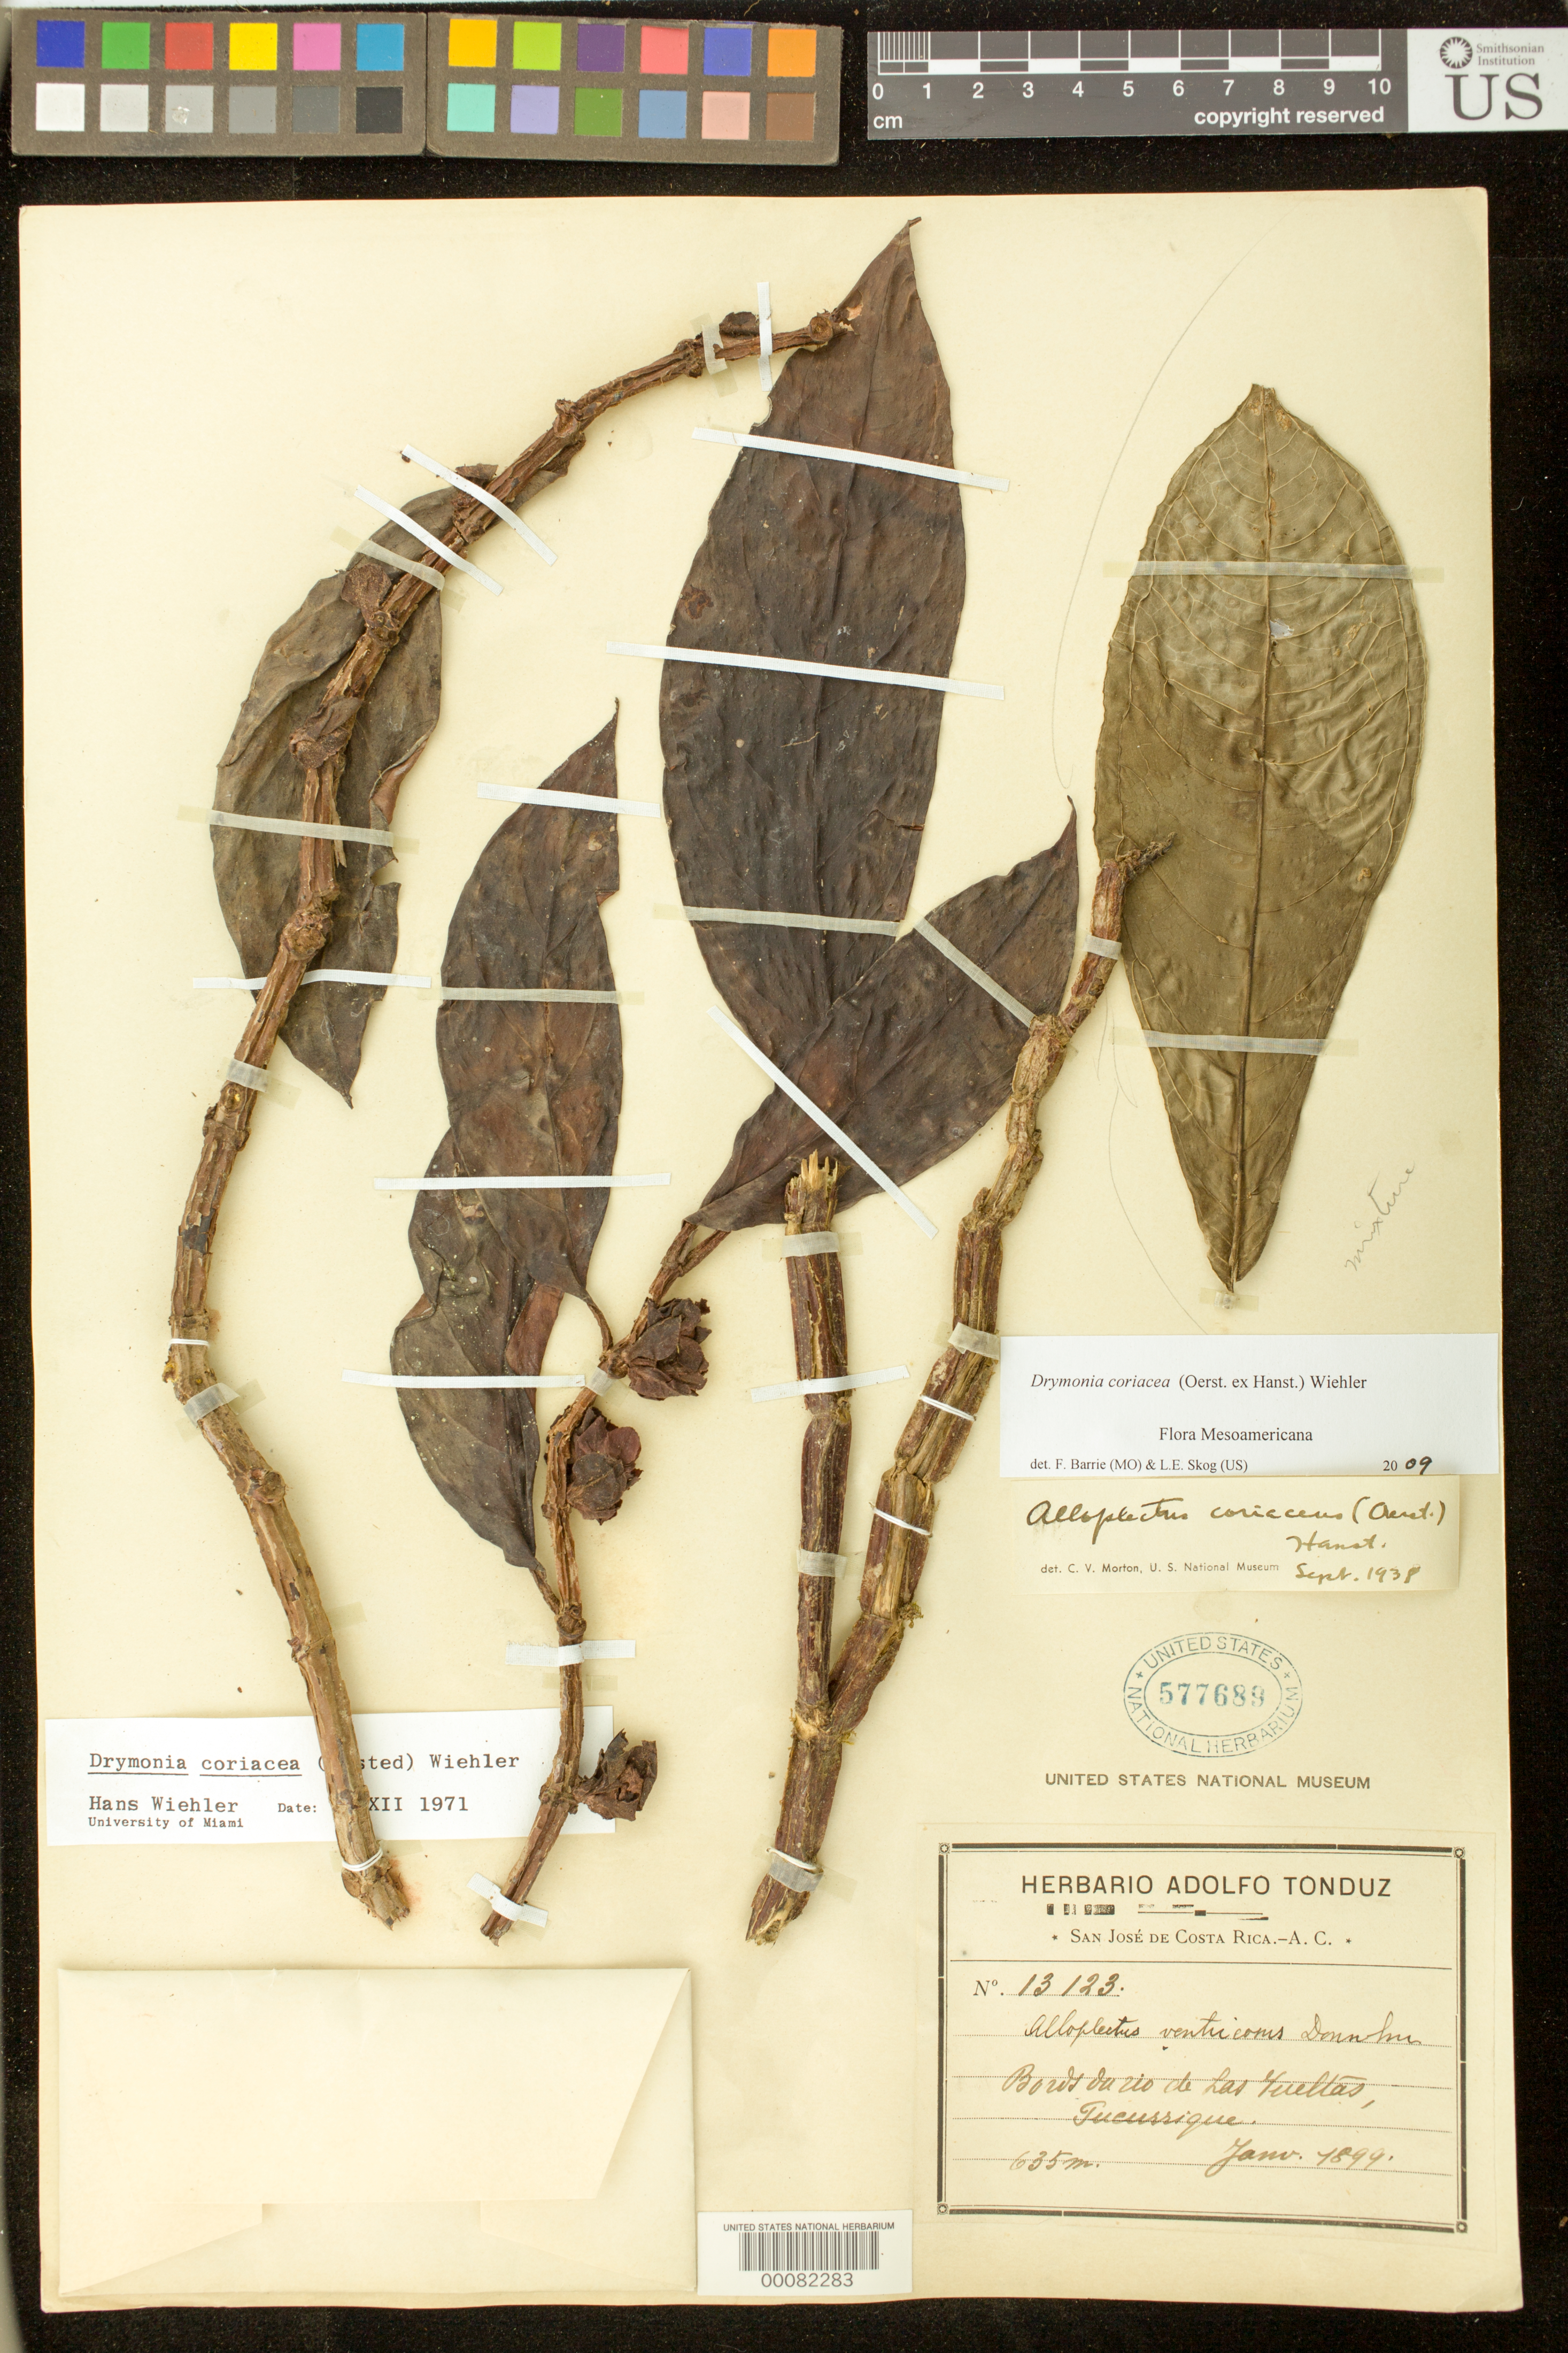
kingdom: Plantae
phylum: Tracheophyta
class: Magnoliopsida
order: Lamiales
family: Gesneriaceae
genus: Drymonia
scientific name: Drymonia coriacea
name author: (Oerst. ex Hanst.) Wiehler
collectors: A. Tonduz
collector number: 13123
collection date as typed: Jan 1899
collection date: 1899-01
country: Costa Rica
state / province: San José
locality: Banks of Rio de Las Vueltas, Tucurrique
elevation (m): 635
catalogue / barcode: US 577689